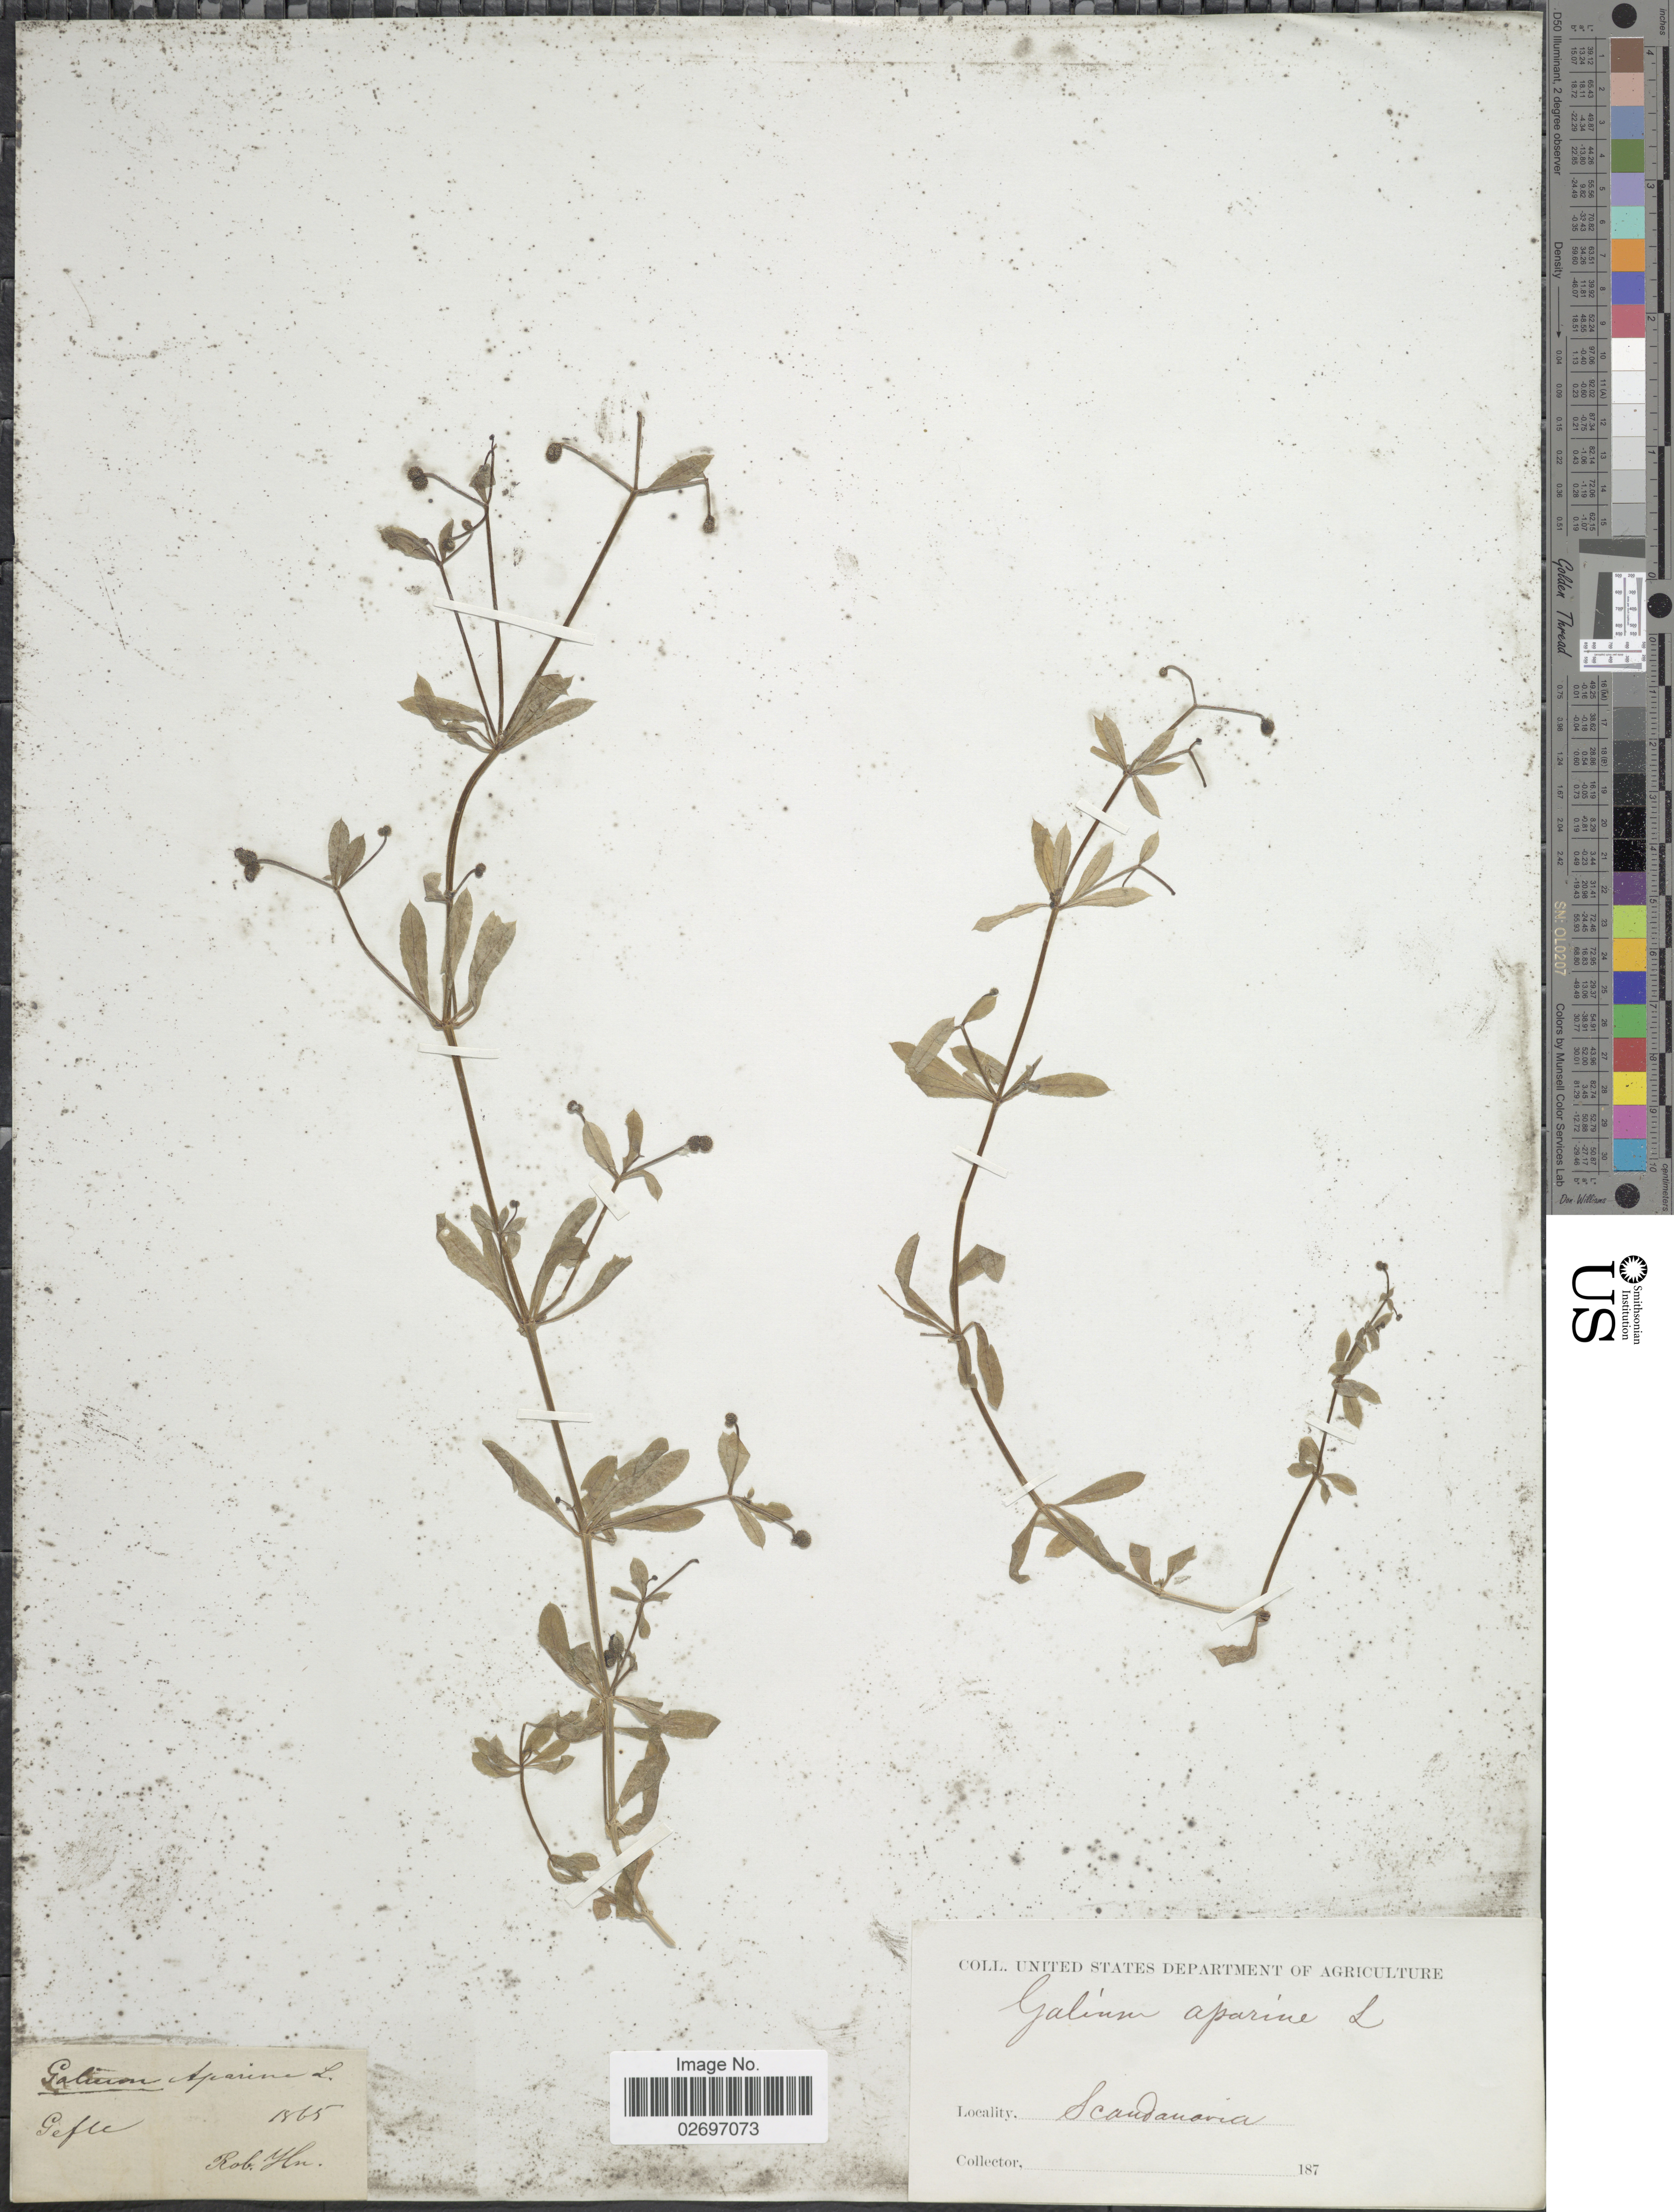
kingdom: Plantae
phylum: Tracheophyta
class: Magnoliopsida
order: Gentianales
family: Rubiaceae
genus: Galium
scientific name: Galium aparine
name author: L.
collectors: R. Hn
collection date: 1865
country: Sweden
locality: Scandanavia, Gefle